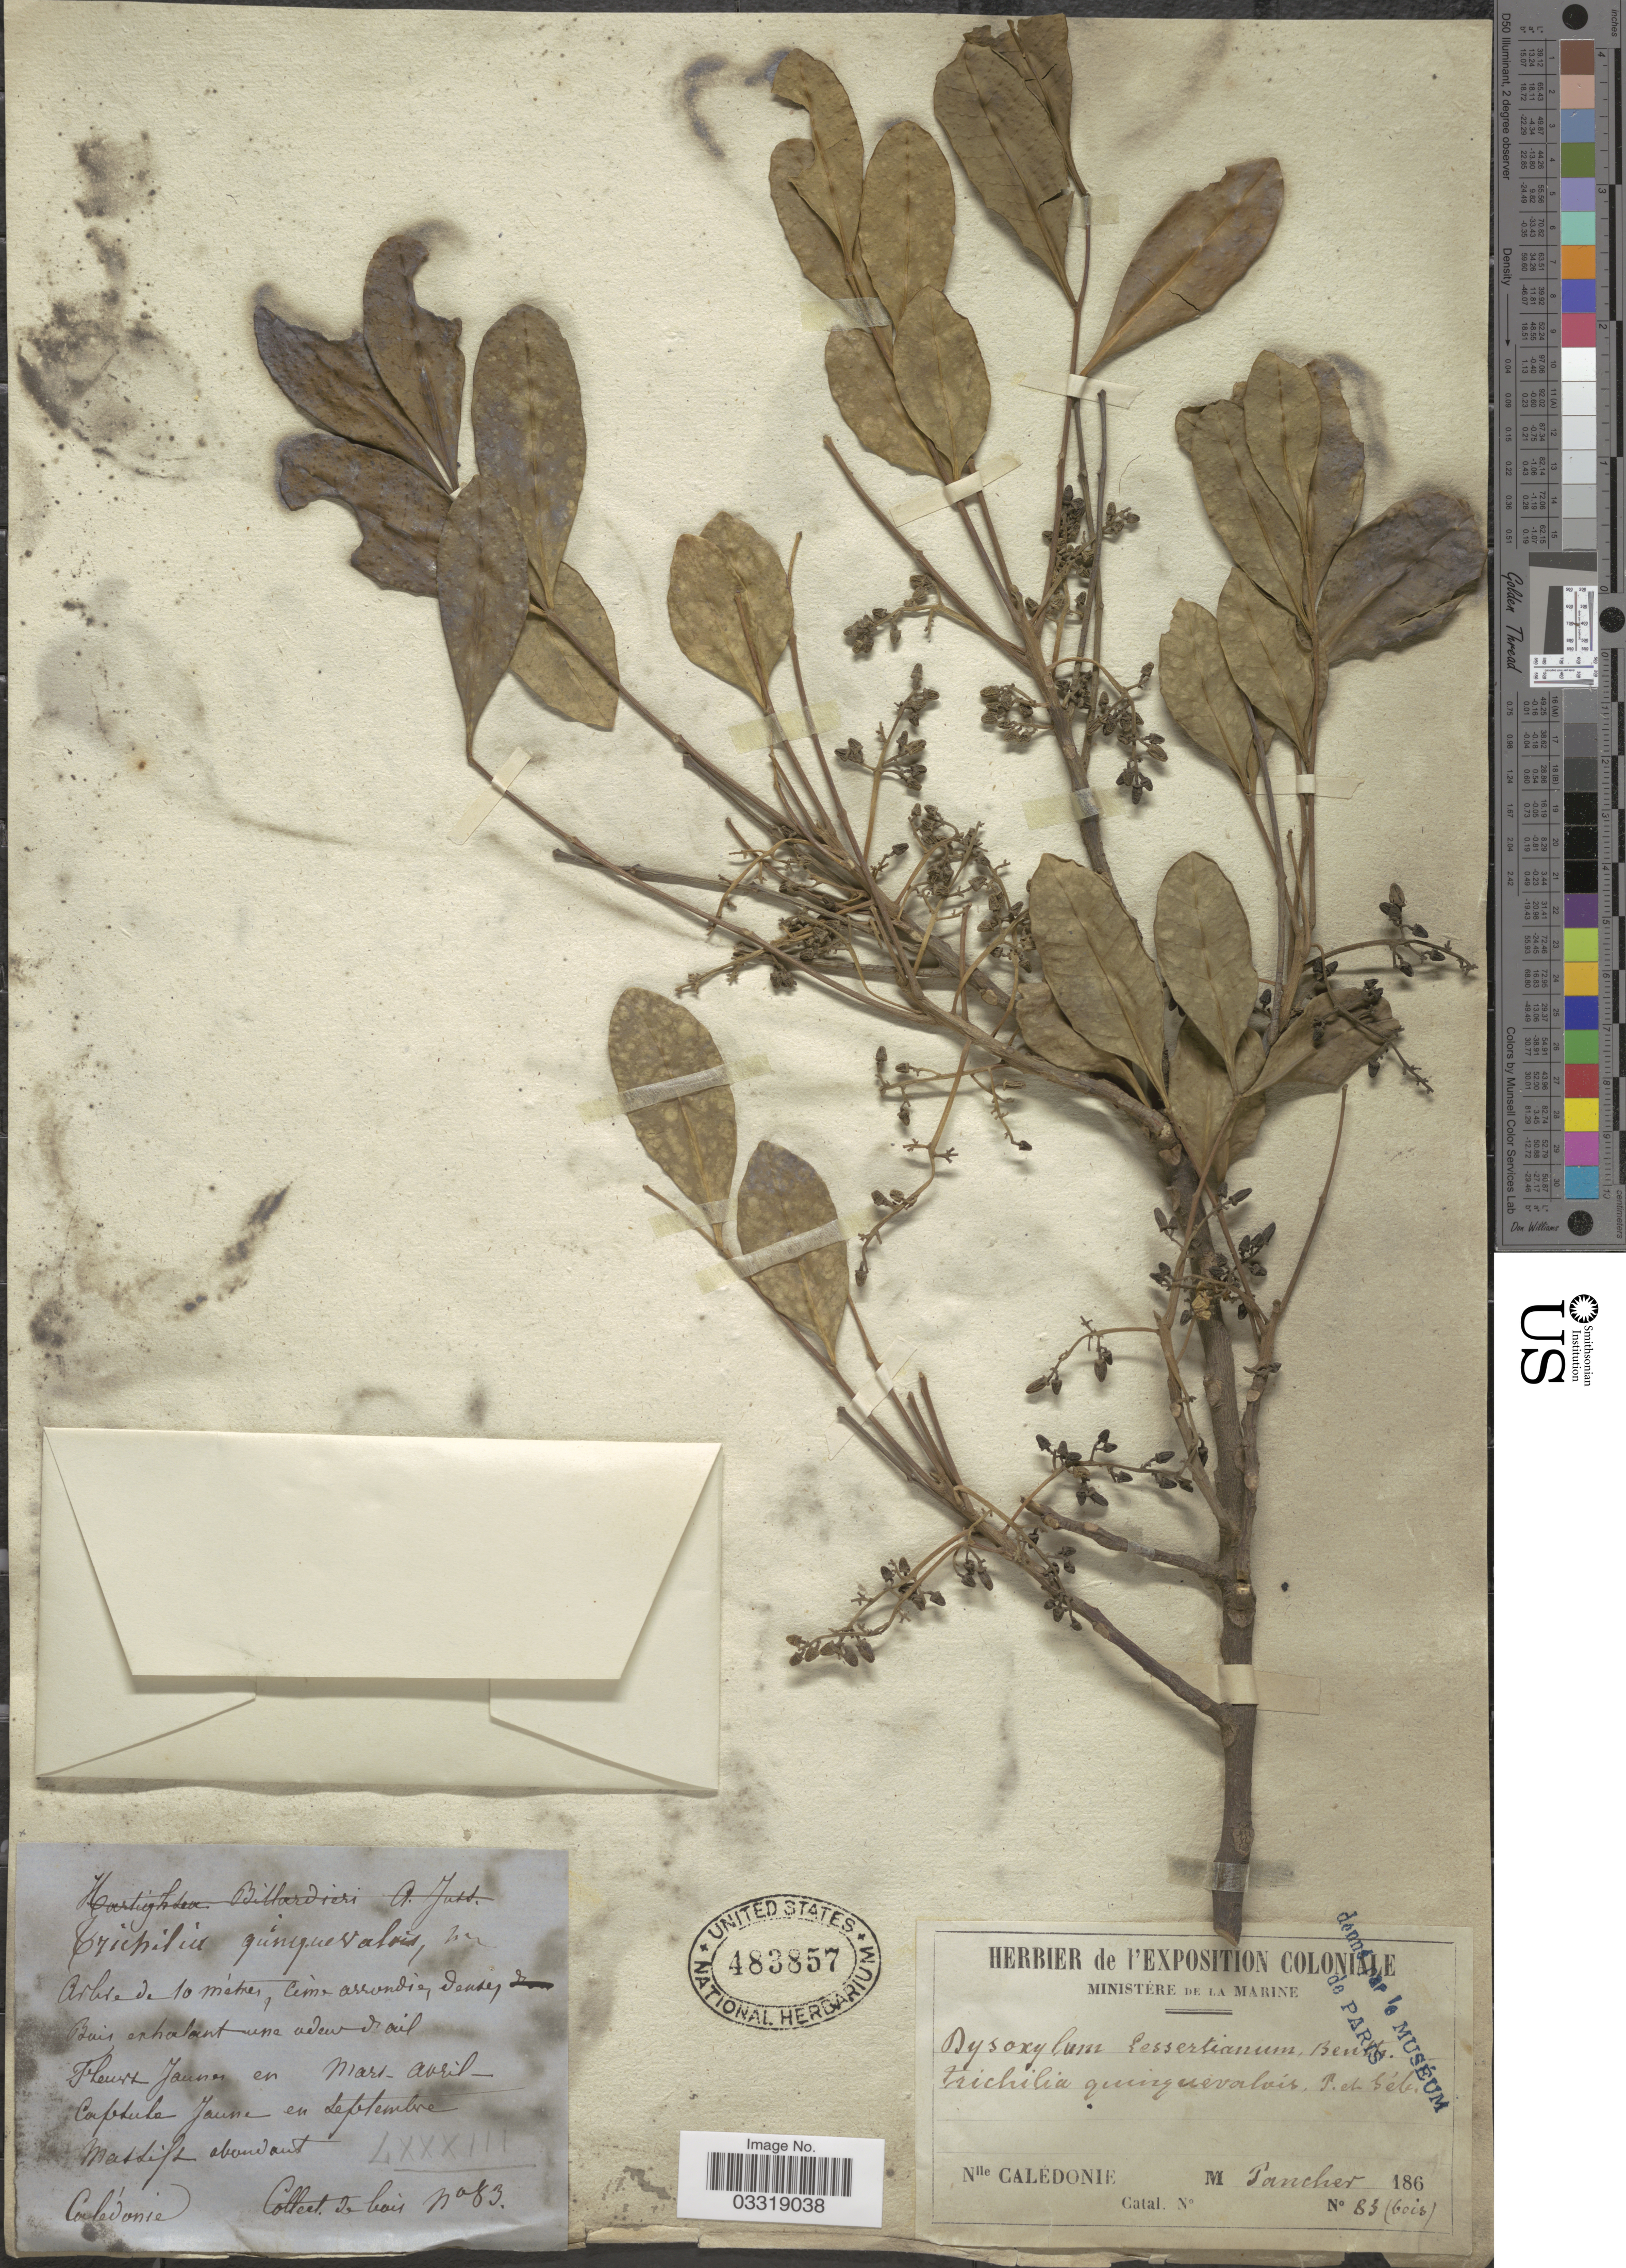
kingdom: Plantae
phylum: Tracheophyta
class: Magnoliopsida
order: Sapindales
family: Meliaceae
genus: Didymocheton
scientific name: Didymocheton bijugus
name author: (Labill.) Holzmeyer & Mabb.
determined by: Strong, Mark T., (BOT), Smithsonian Institution - National Museum of Natural History (UNITED STATES)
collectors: M. Pancher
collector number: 83 (bois)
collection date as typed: mars - septembre 186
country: New Caledonia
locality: Nlle Calédonie.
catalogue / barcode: US 483857